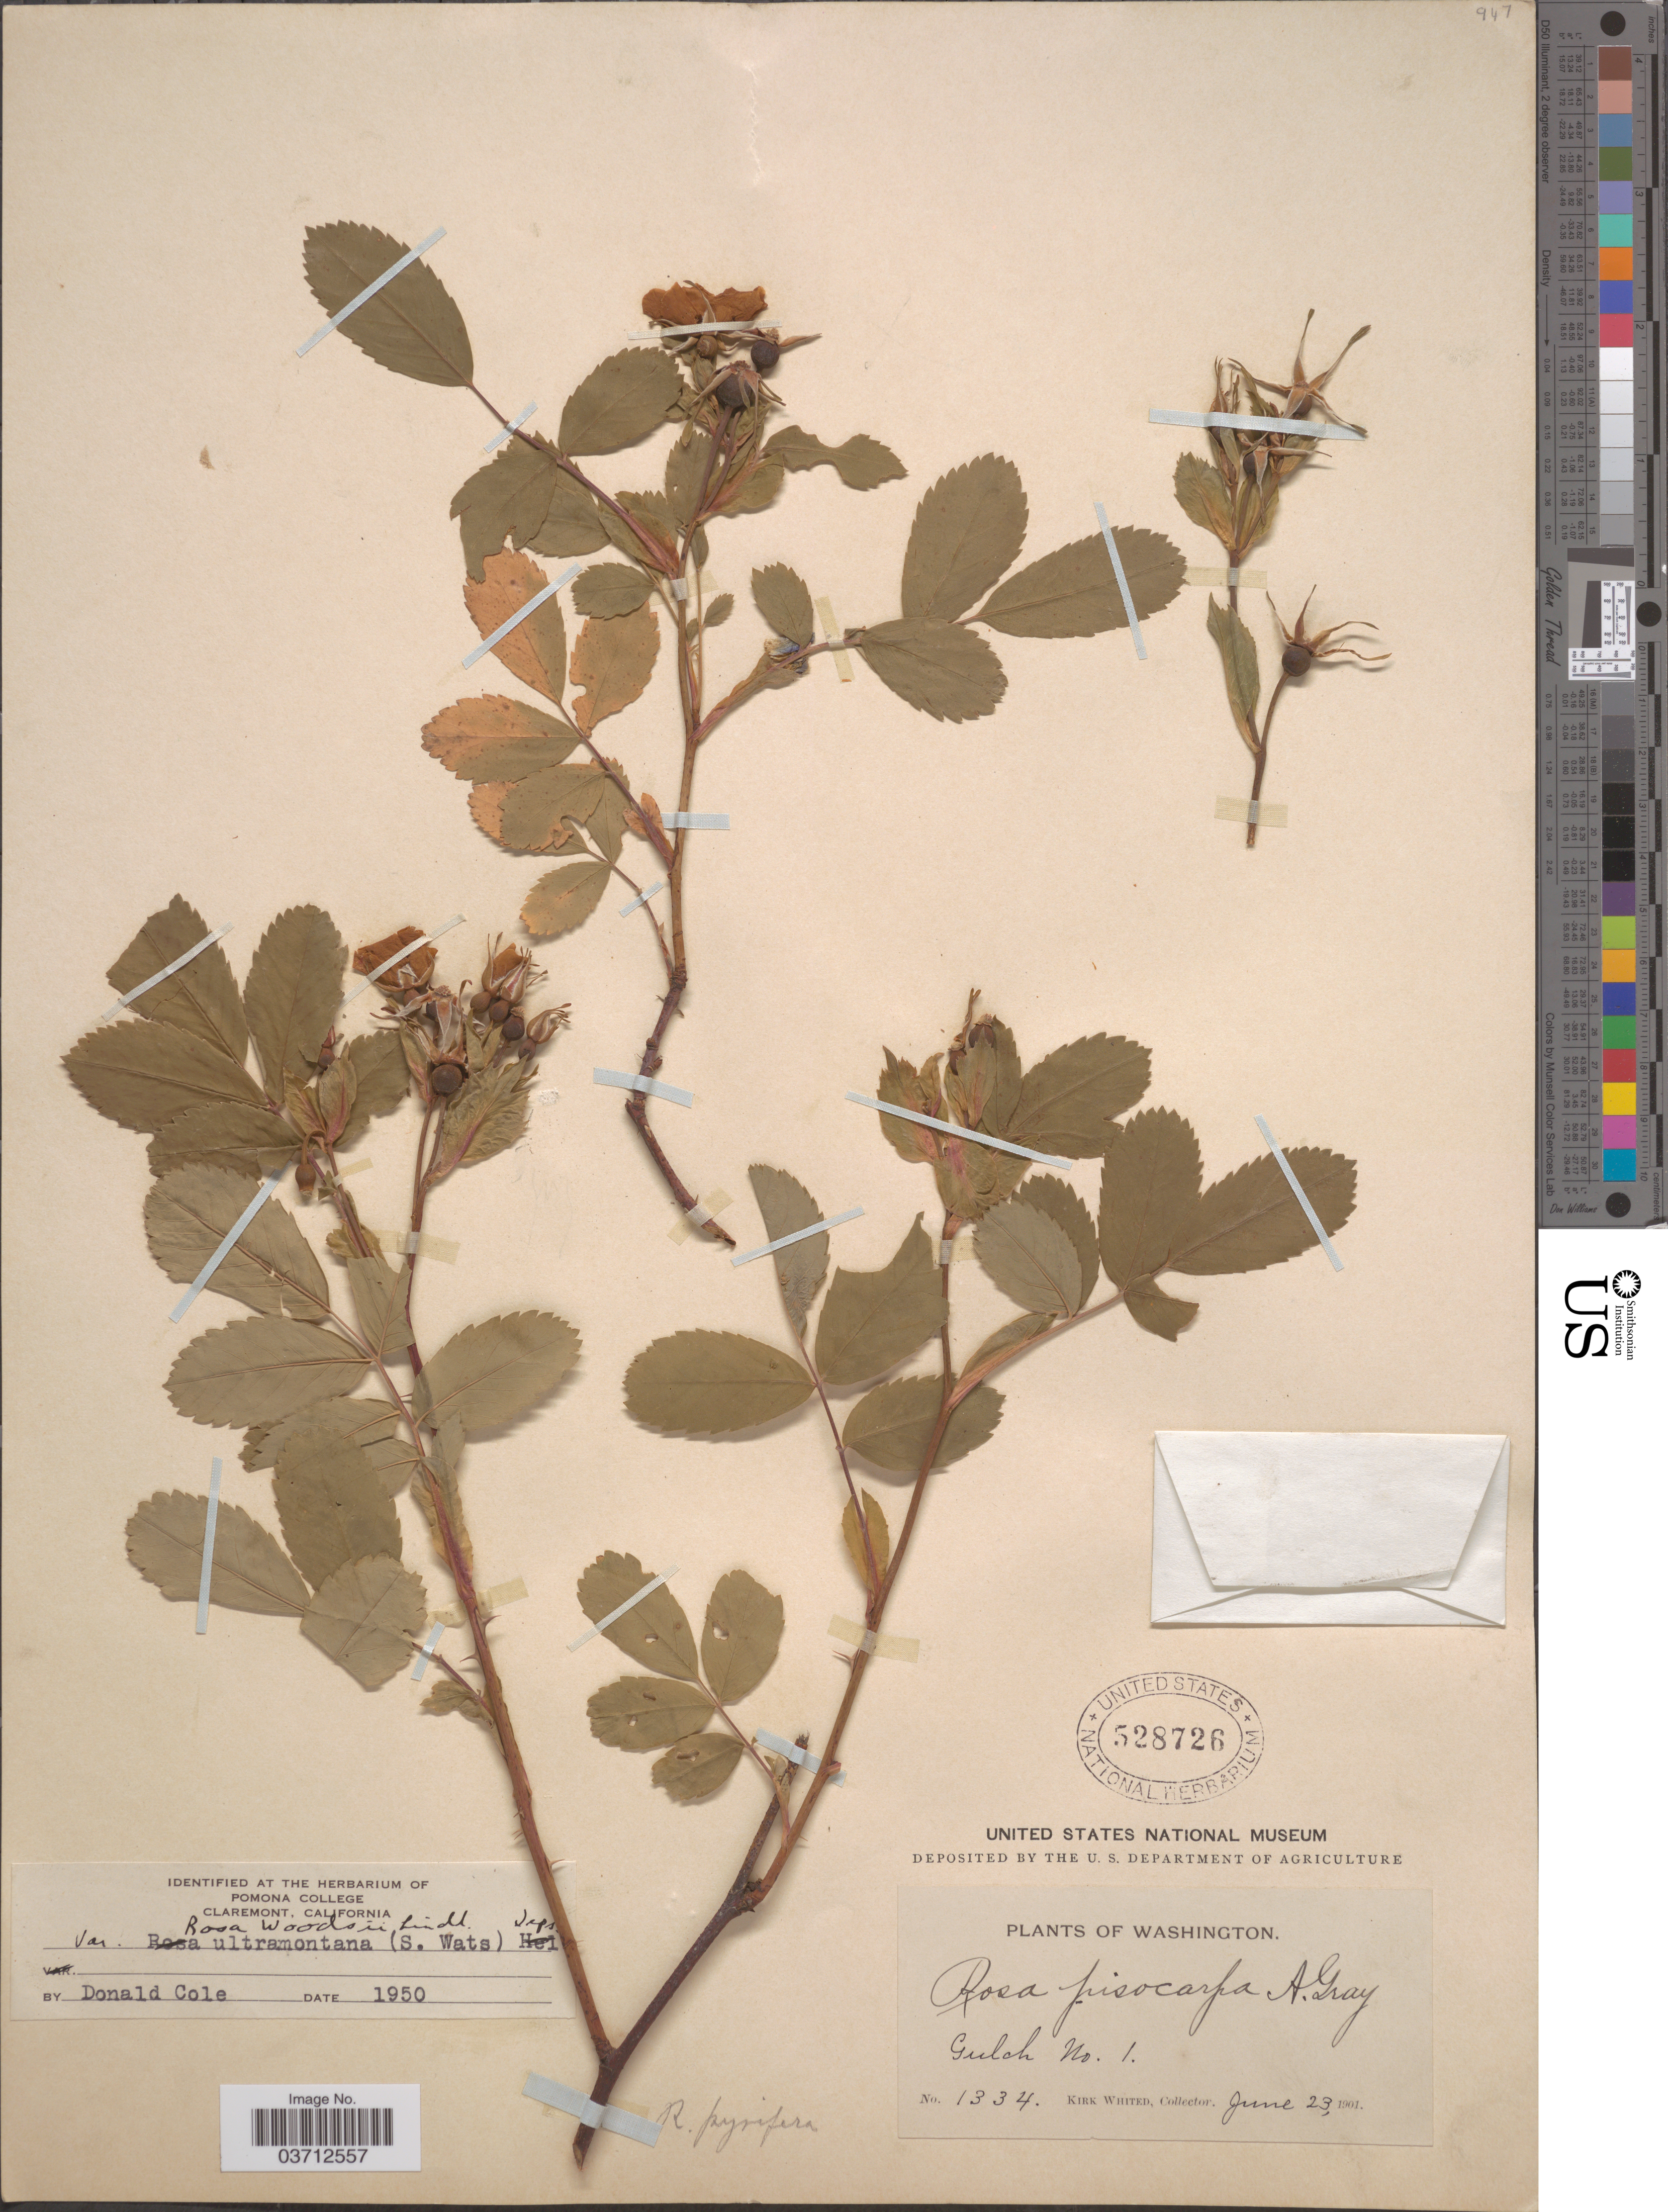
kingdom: Plantae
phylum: Tracheophyta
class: Magnoliopsida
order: Rosales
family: Rosaceae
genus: Rosa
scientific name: Rosa woodsii var. ultramontana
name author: Lindl.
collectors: K. Whited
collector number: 1334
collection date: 1901-06-23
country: United States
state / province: Washington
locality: Gulch No. 1.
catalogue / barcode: US 528726